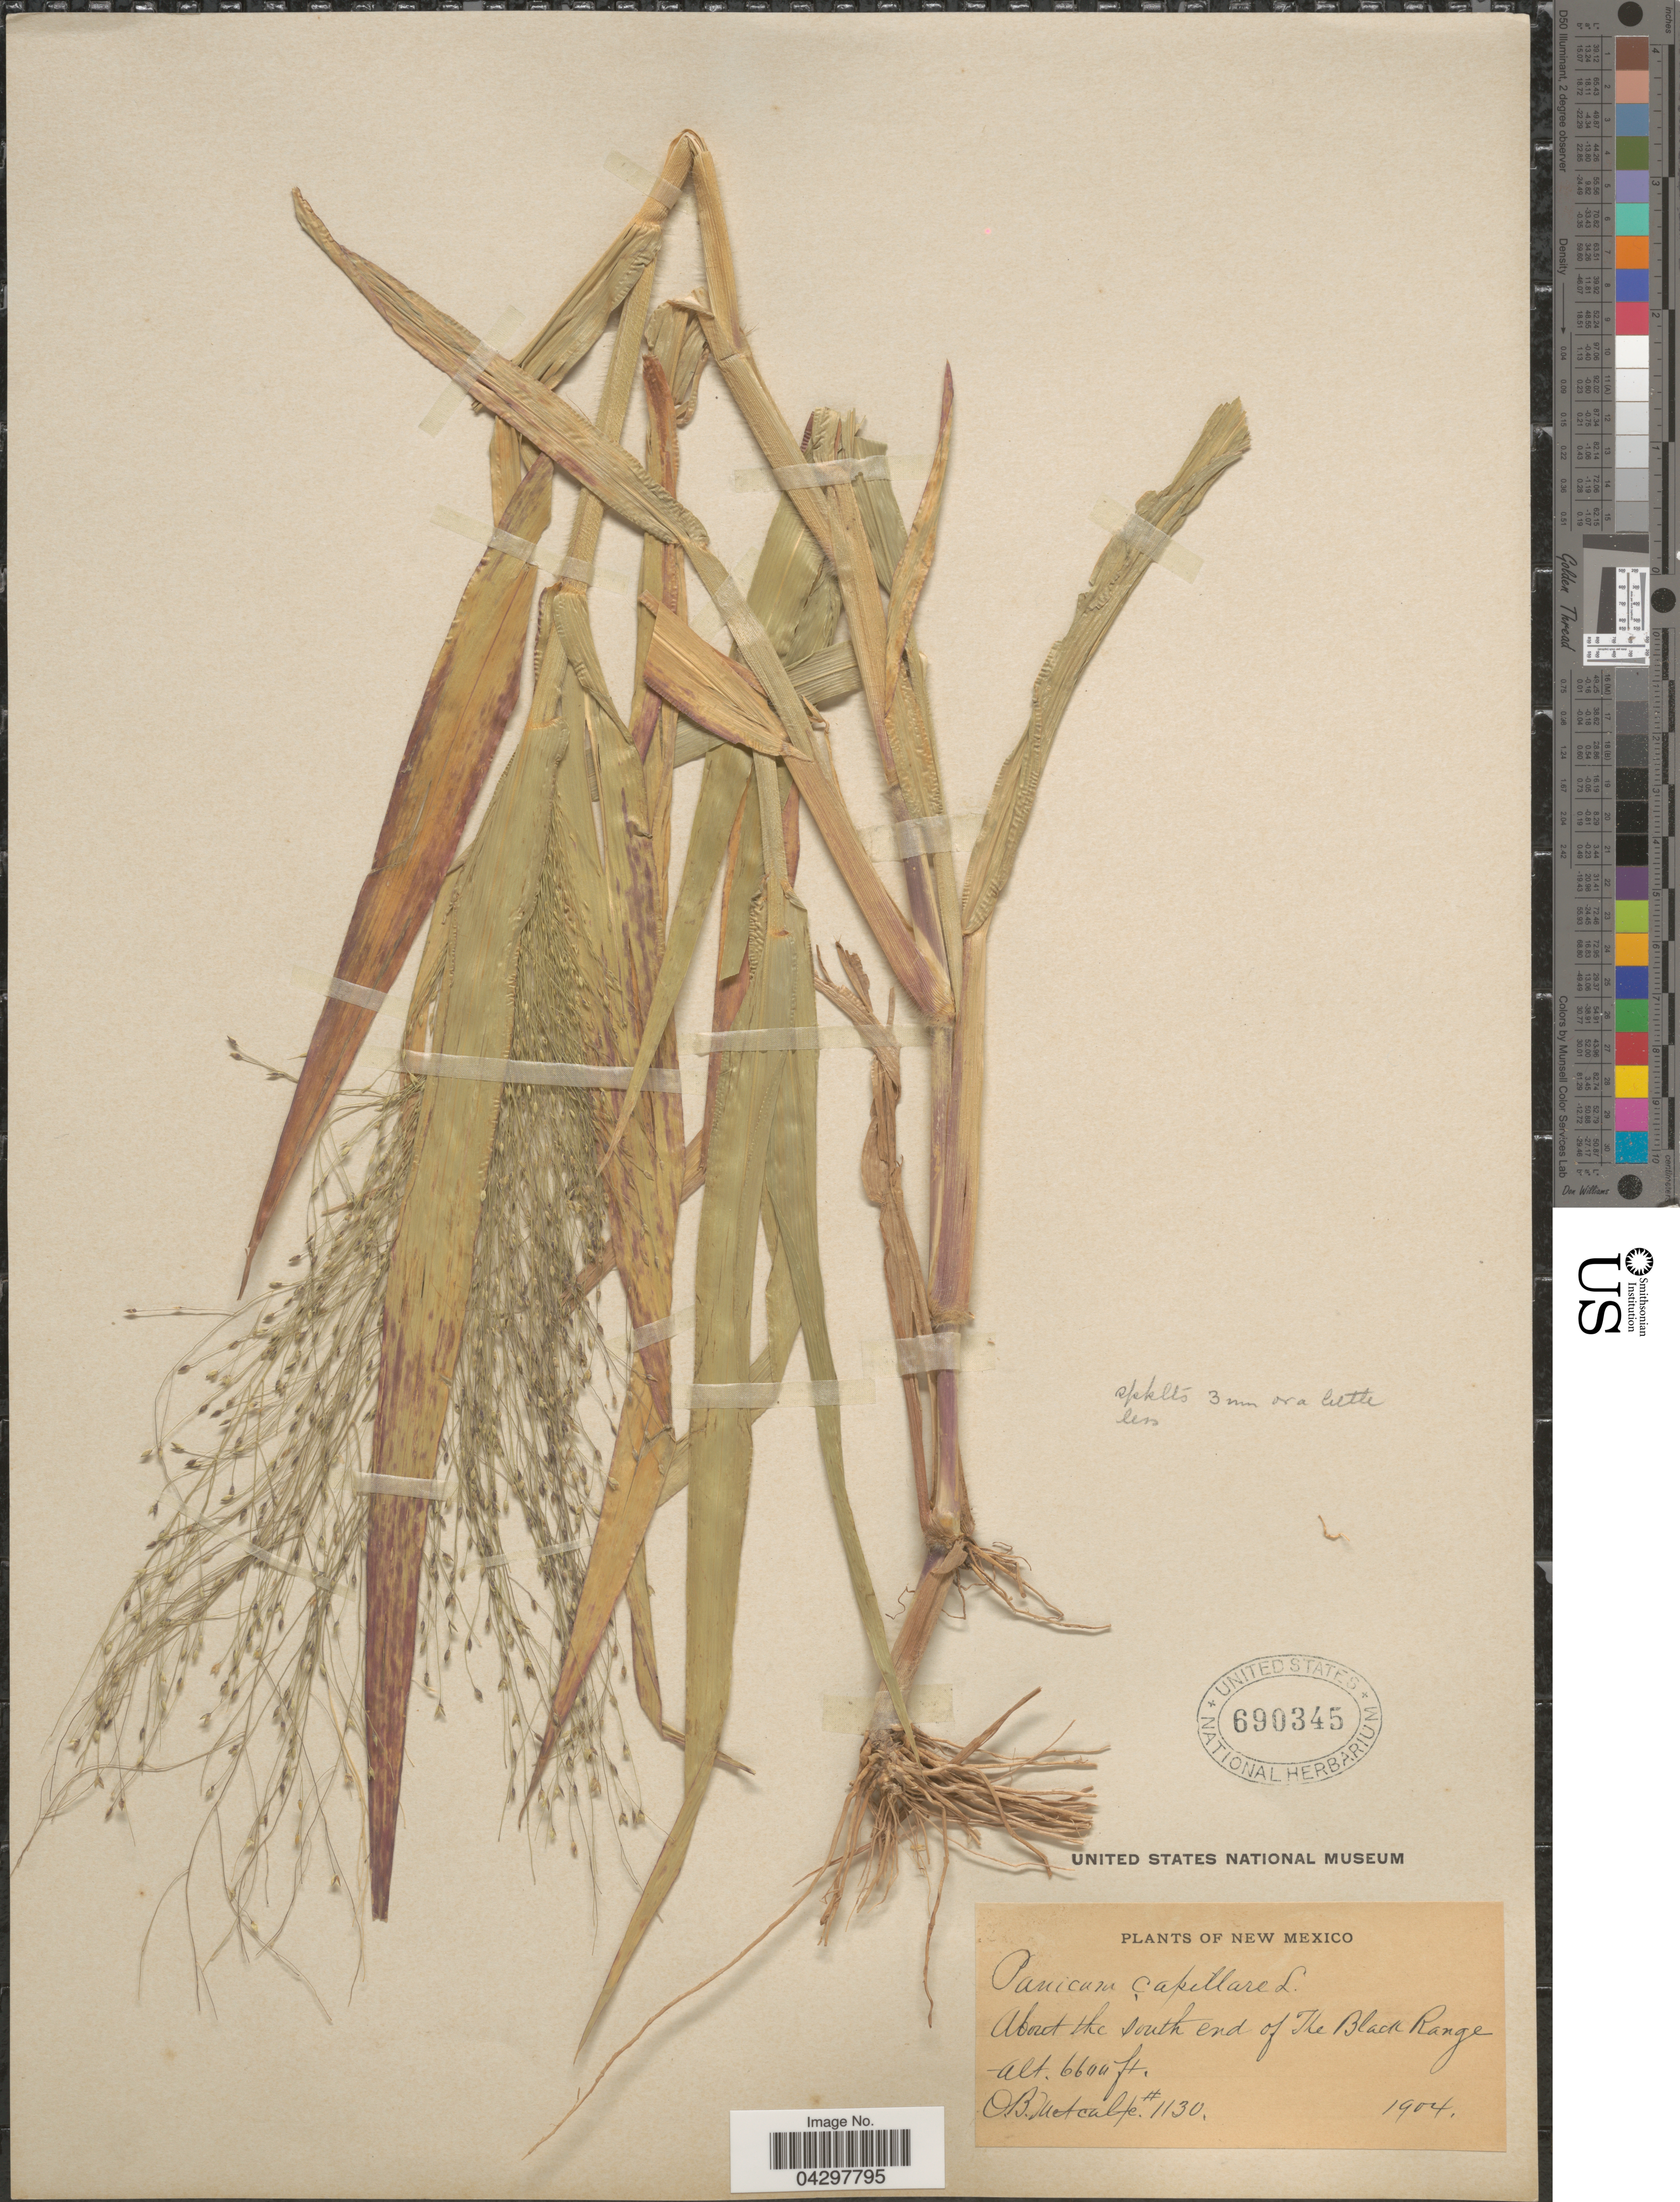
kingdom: Plantae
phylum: Tracheophyta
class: Liliopsida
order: Poales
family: Poaceae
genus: Panicum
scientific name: Panicum capillare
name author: L.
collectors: O. B. Metcalfe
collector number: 1130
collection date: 1904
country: United States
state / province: New Mexico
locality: About the south end of The Black Range.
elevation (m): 2012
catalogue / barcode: US 690345